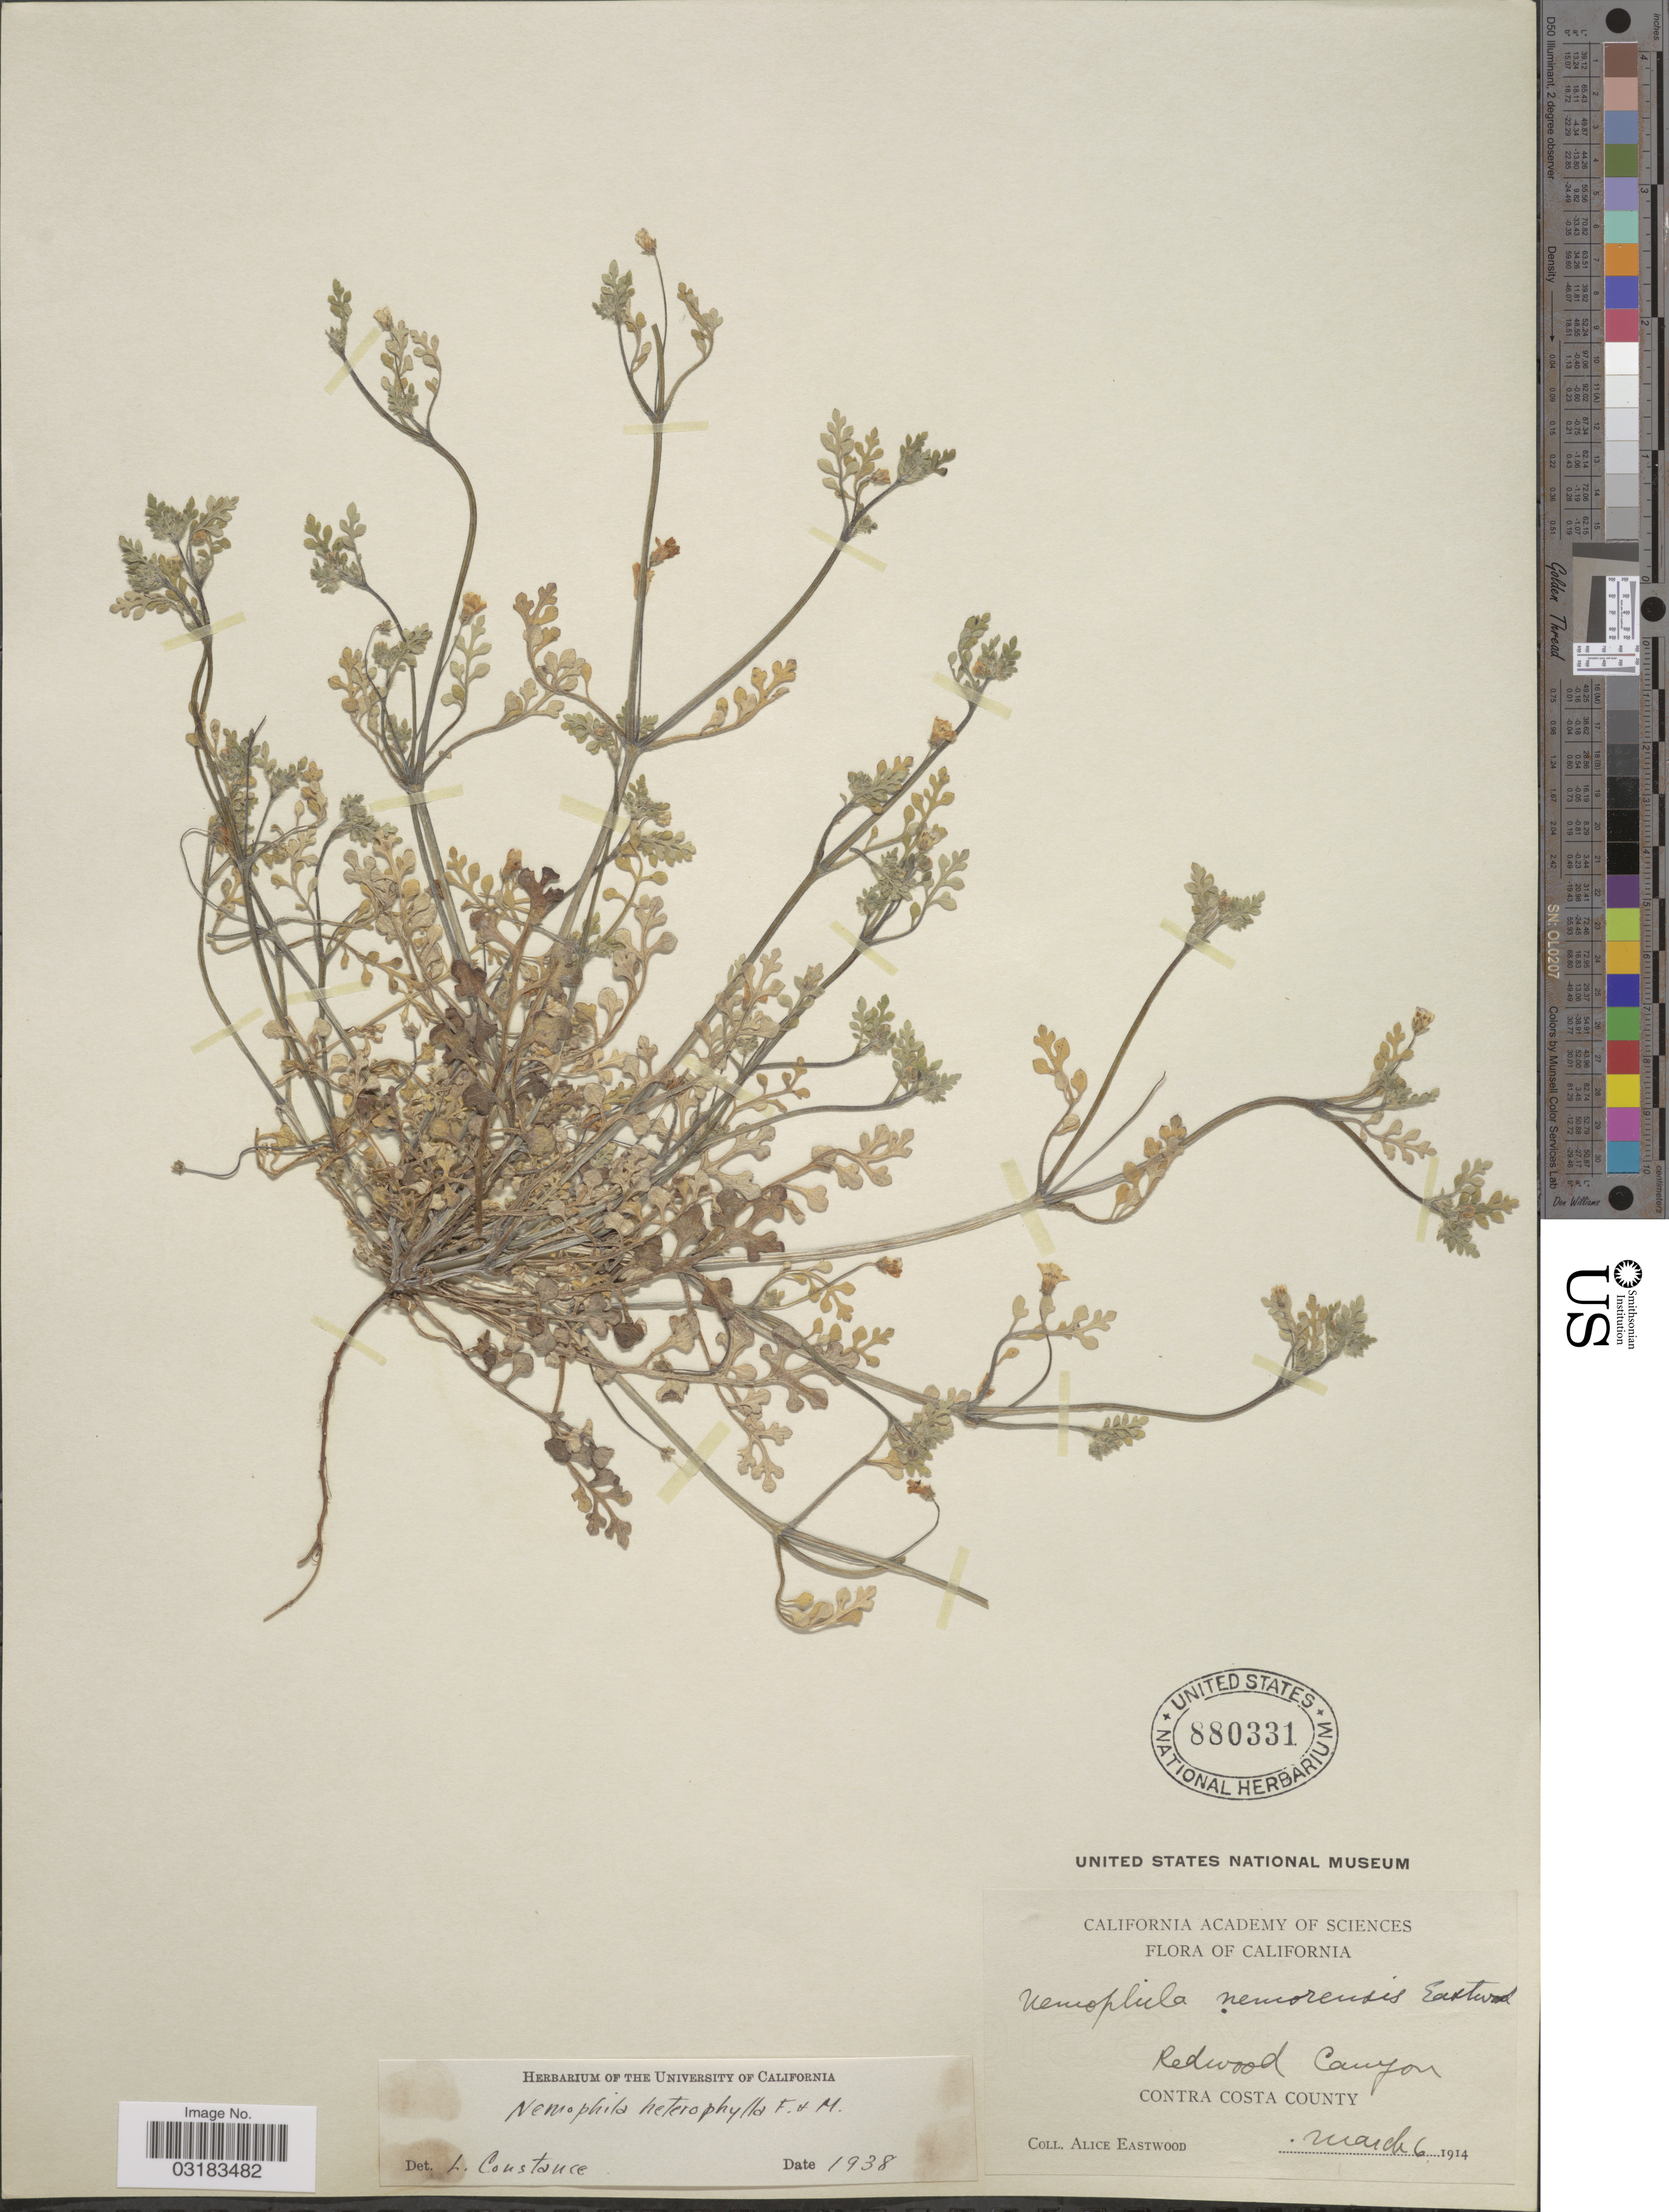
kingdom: Plantae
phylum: Tracheophyta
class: Magnoliopsida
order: Boraginales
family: Hydrophyllaceae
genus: Nemophila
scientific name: Nemophila heterophylla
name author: Fisch. & C.A. Mey.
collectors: A. Eastwood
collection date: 1914-03-06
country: United States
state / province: California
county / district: Contra Costa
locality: Redwood Canyon, Contra Costa County.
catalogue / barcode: US 880331